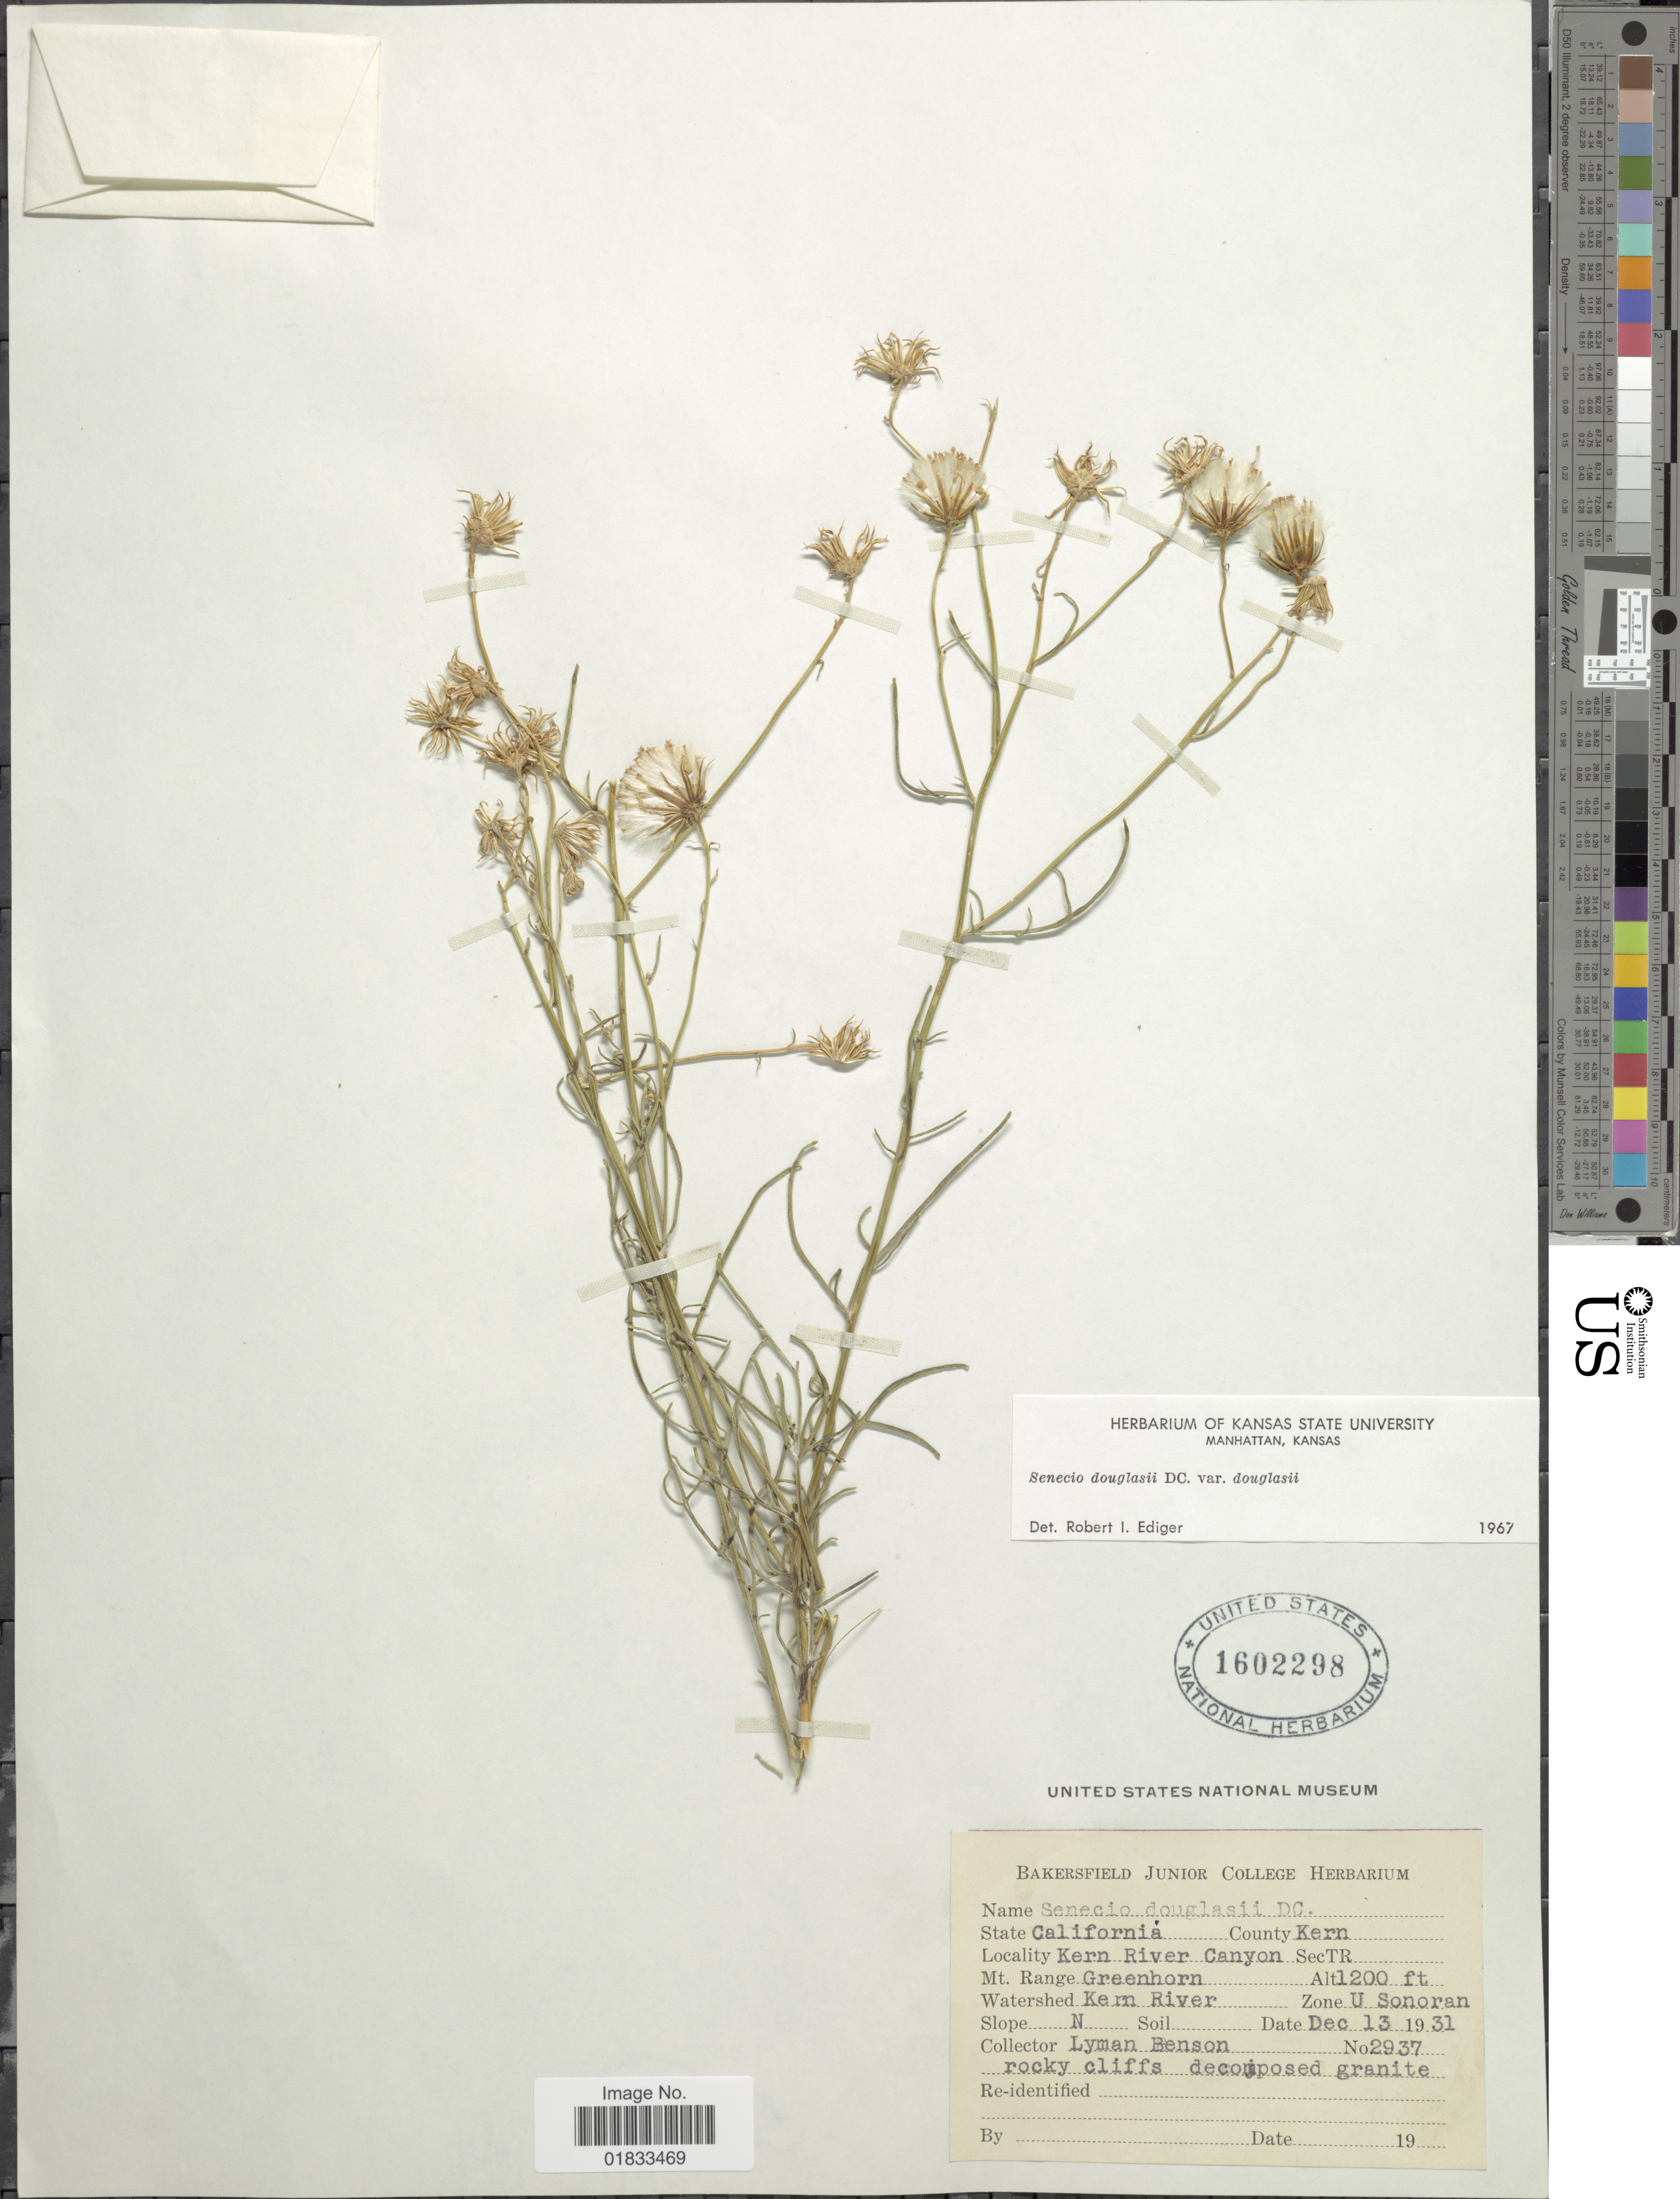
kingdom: Plantae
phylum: Tracheophyta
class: Magnoliopsida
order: Asterales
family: Asteraceae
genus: Senecio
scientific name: Senecio flaccidus var. douglasii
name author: (DC.) B.L. Turner & T.M. Barkley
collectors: L. D. Benson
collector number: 2937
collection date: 1931-12-13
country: United States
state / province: California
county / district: Kern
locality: County Kern, Kern River Canyon, Greenhorn, Kern River, Zone U Sonoran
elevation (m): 366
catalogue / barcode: US 1602298